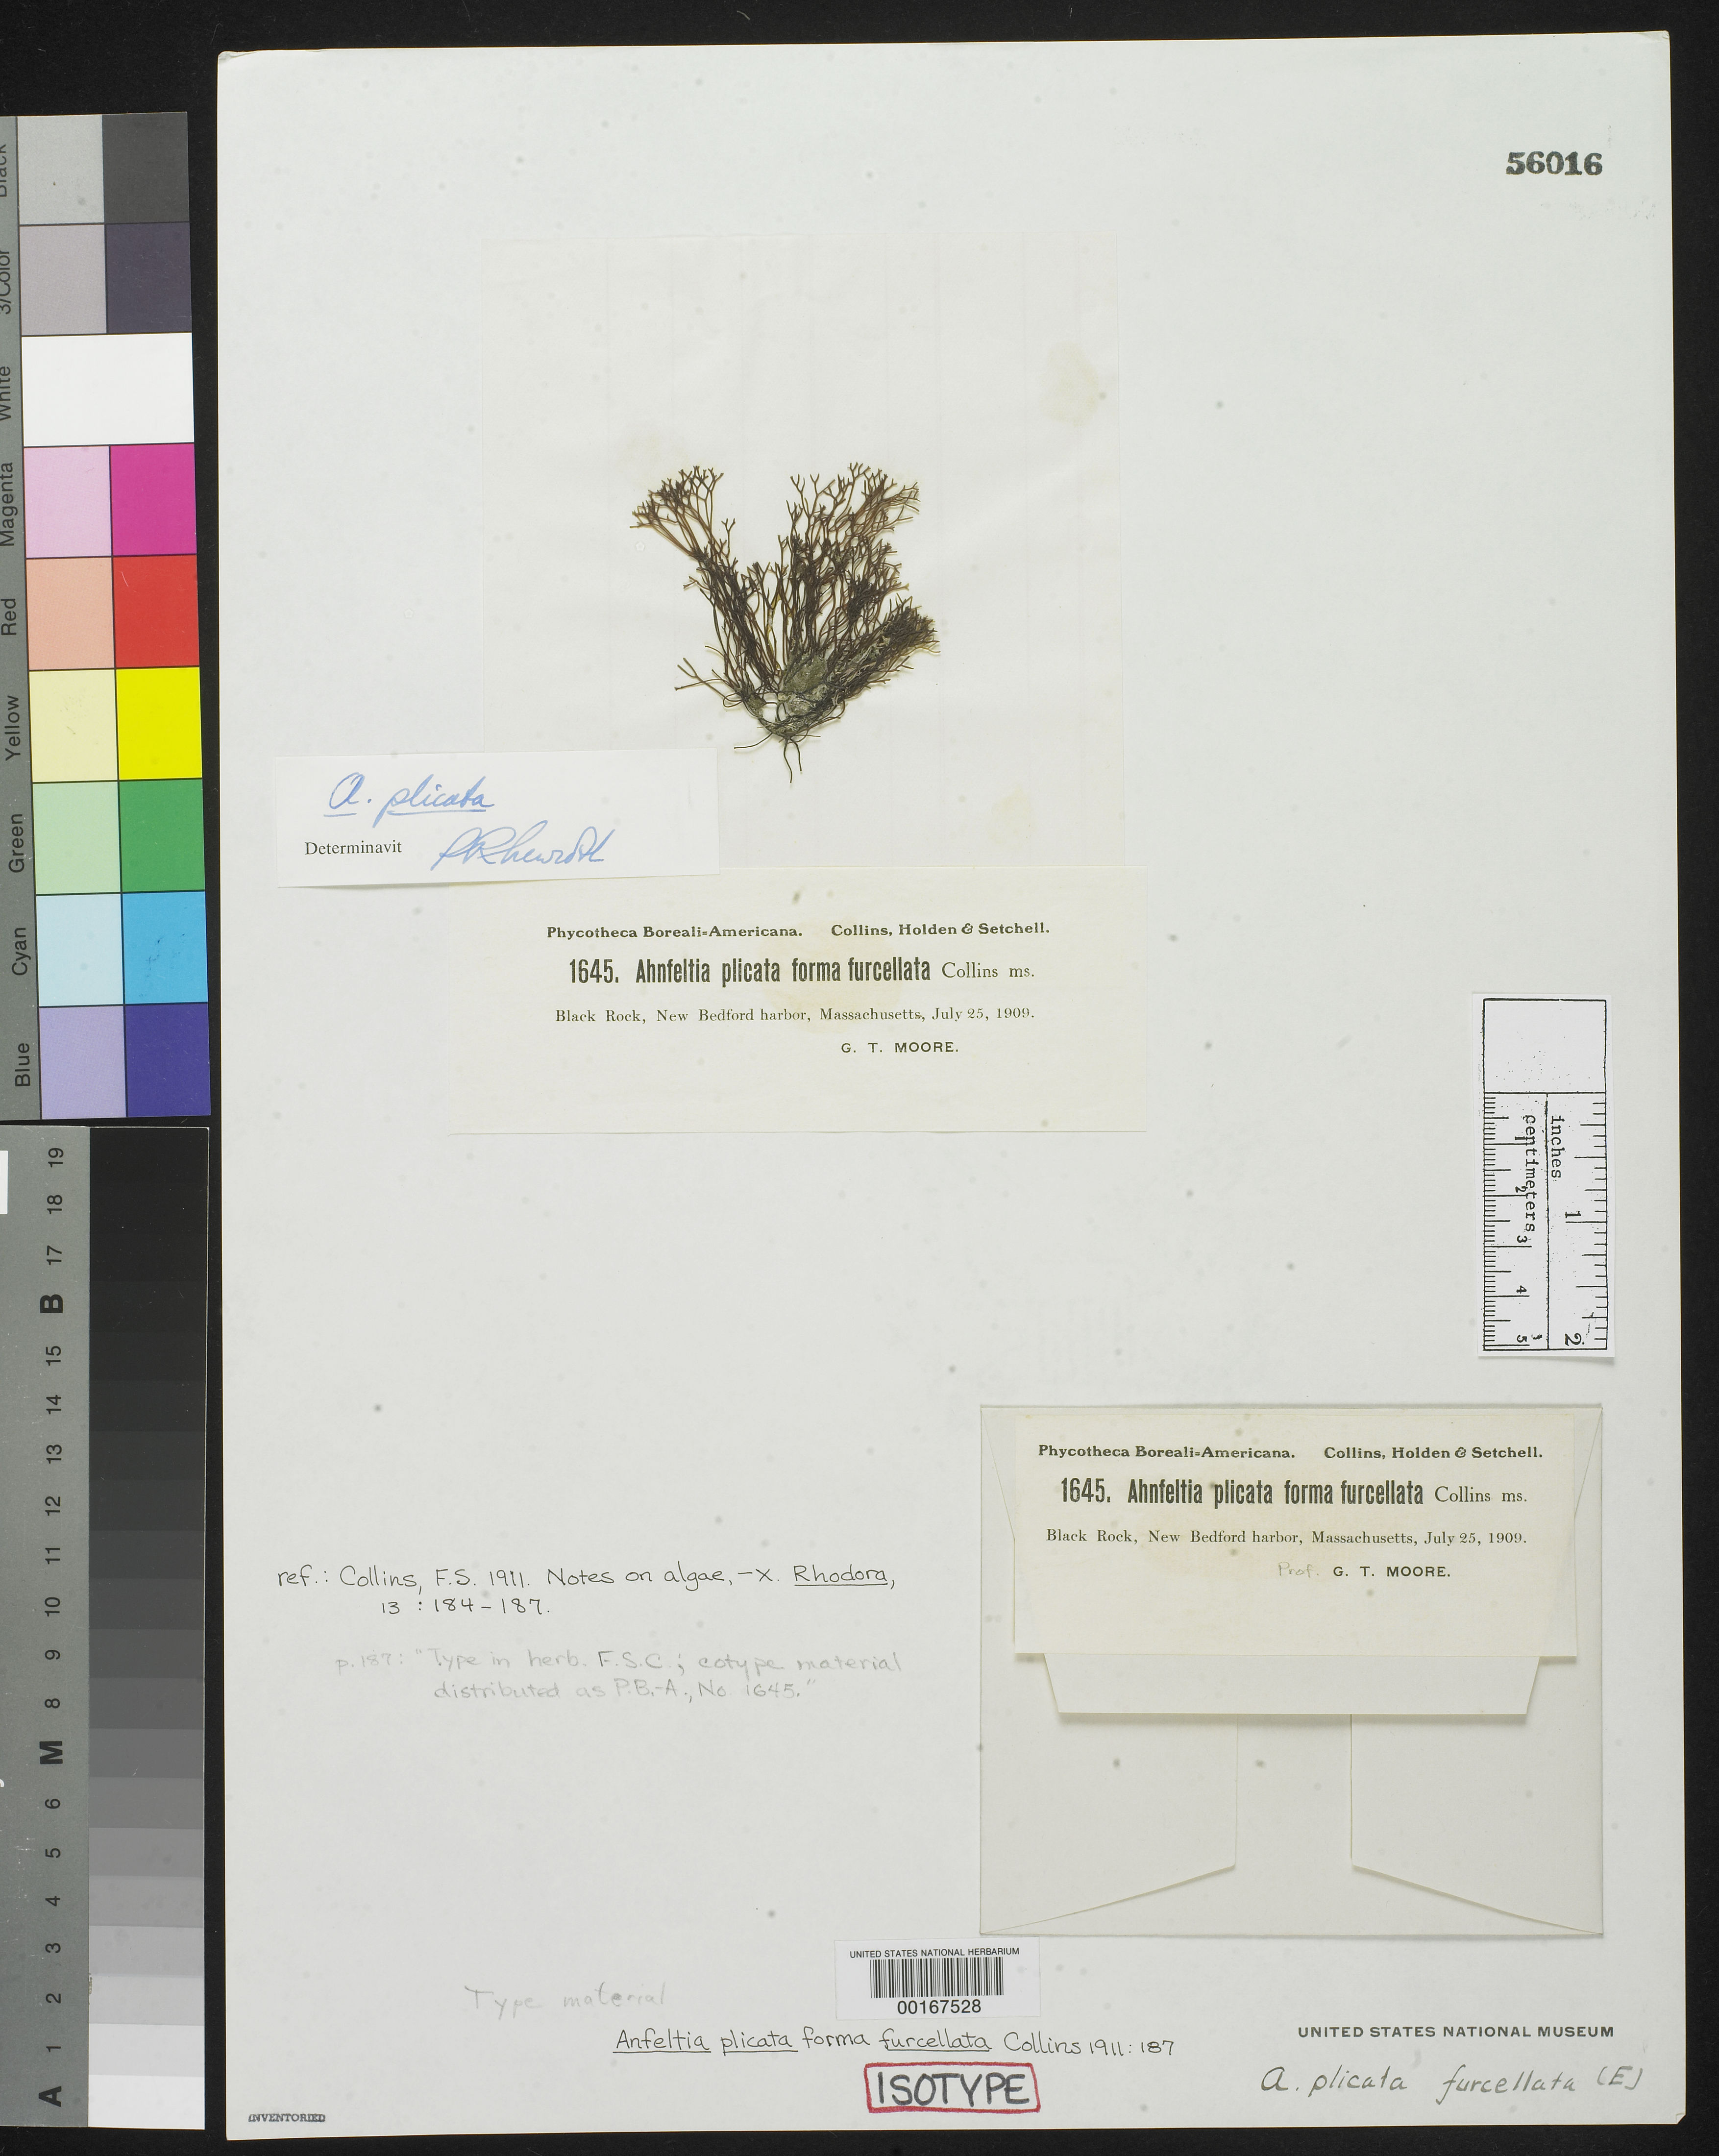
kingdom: Plantae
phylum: Rhodophyta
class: Florideophyceae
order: Ahnfeltiales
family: Ahnfeltiaceae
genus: Ahnfeltia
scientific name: Ahnfeltia plicata f. furcellata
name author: Collins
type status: Isotype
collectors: G. T. Moore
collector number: PB-A 1645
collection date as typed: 25 Jul 1909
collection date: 1909-07-25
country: United States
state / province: Massachusetts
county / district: Bristol County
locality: Black Rock, New Bedford Harbor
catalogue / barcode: US 56016